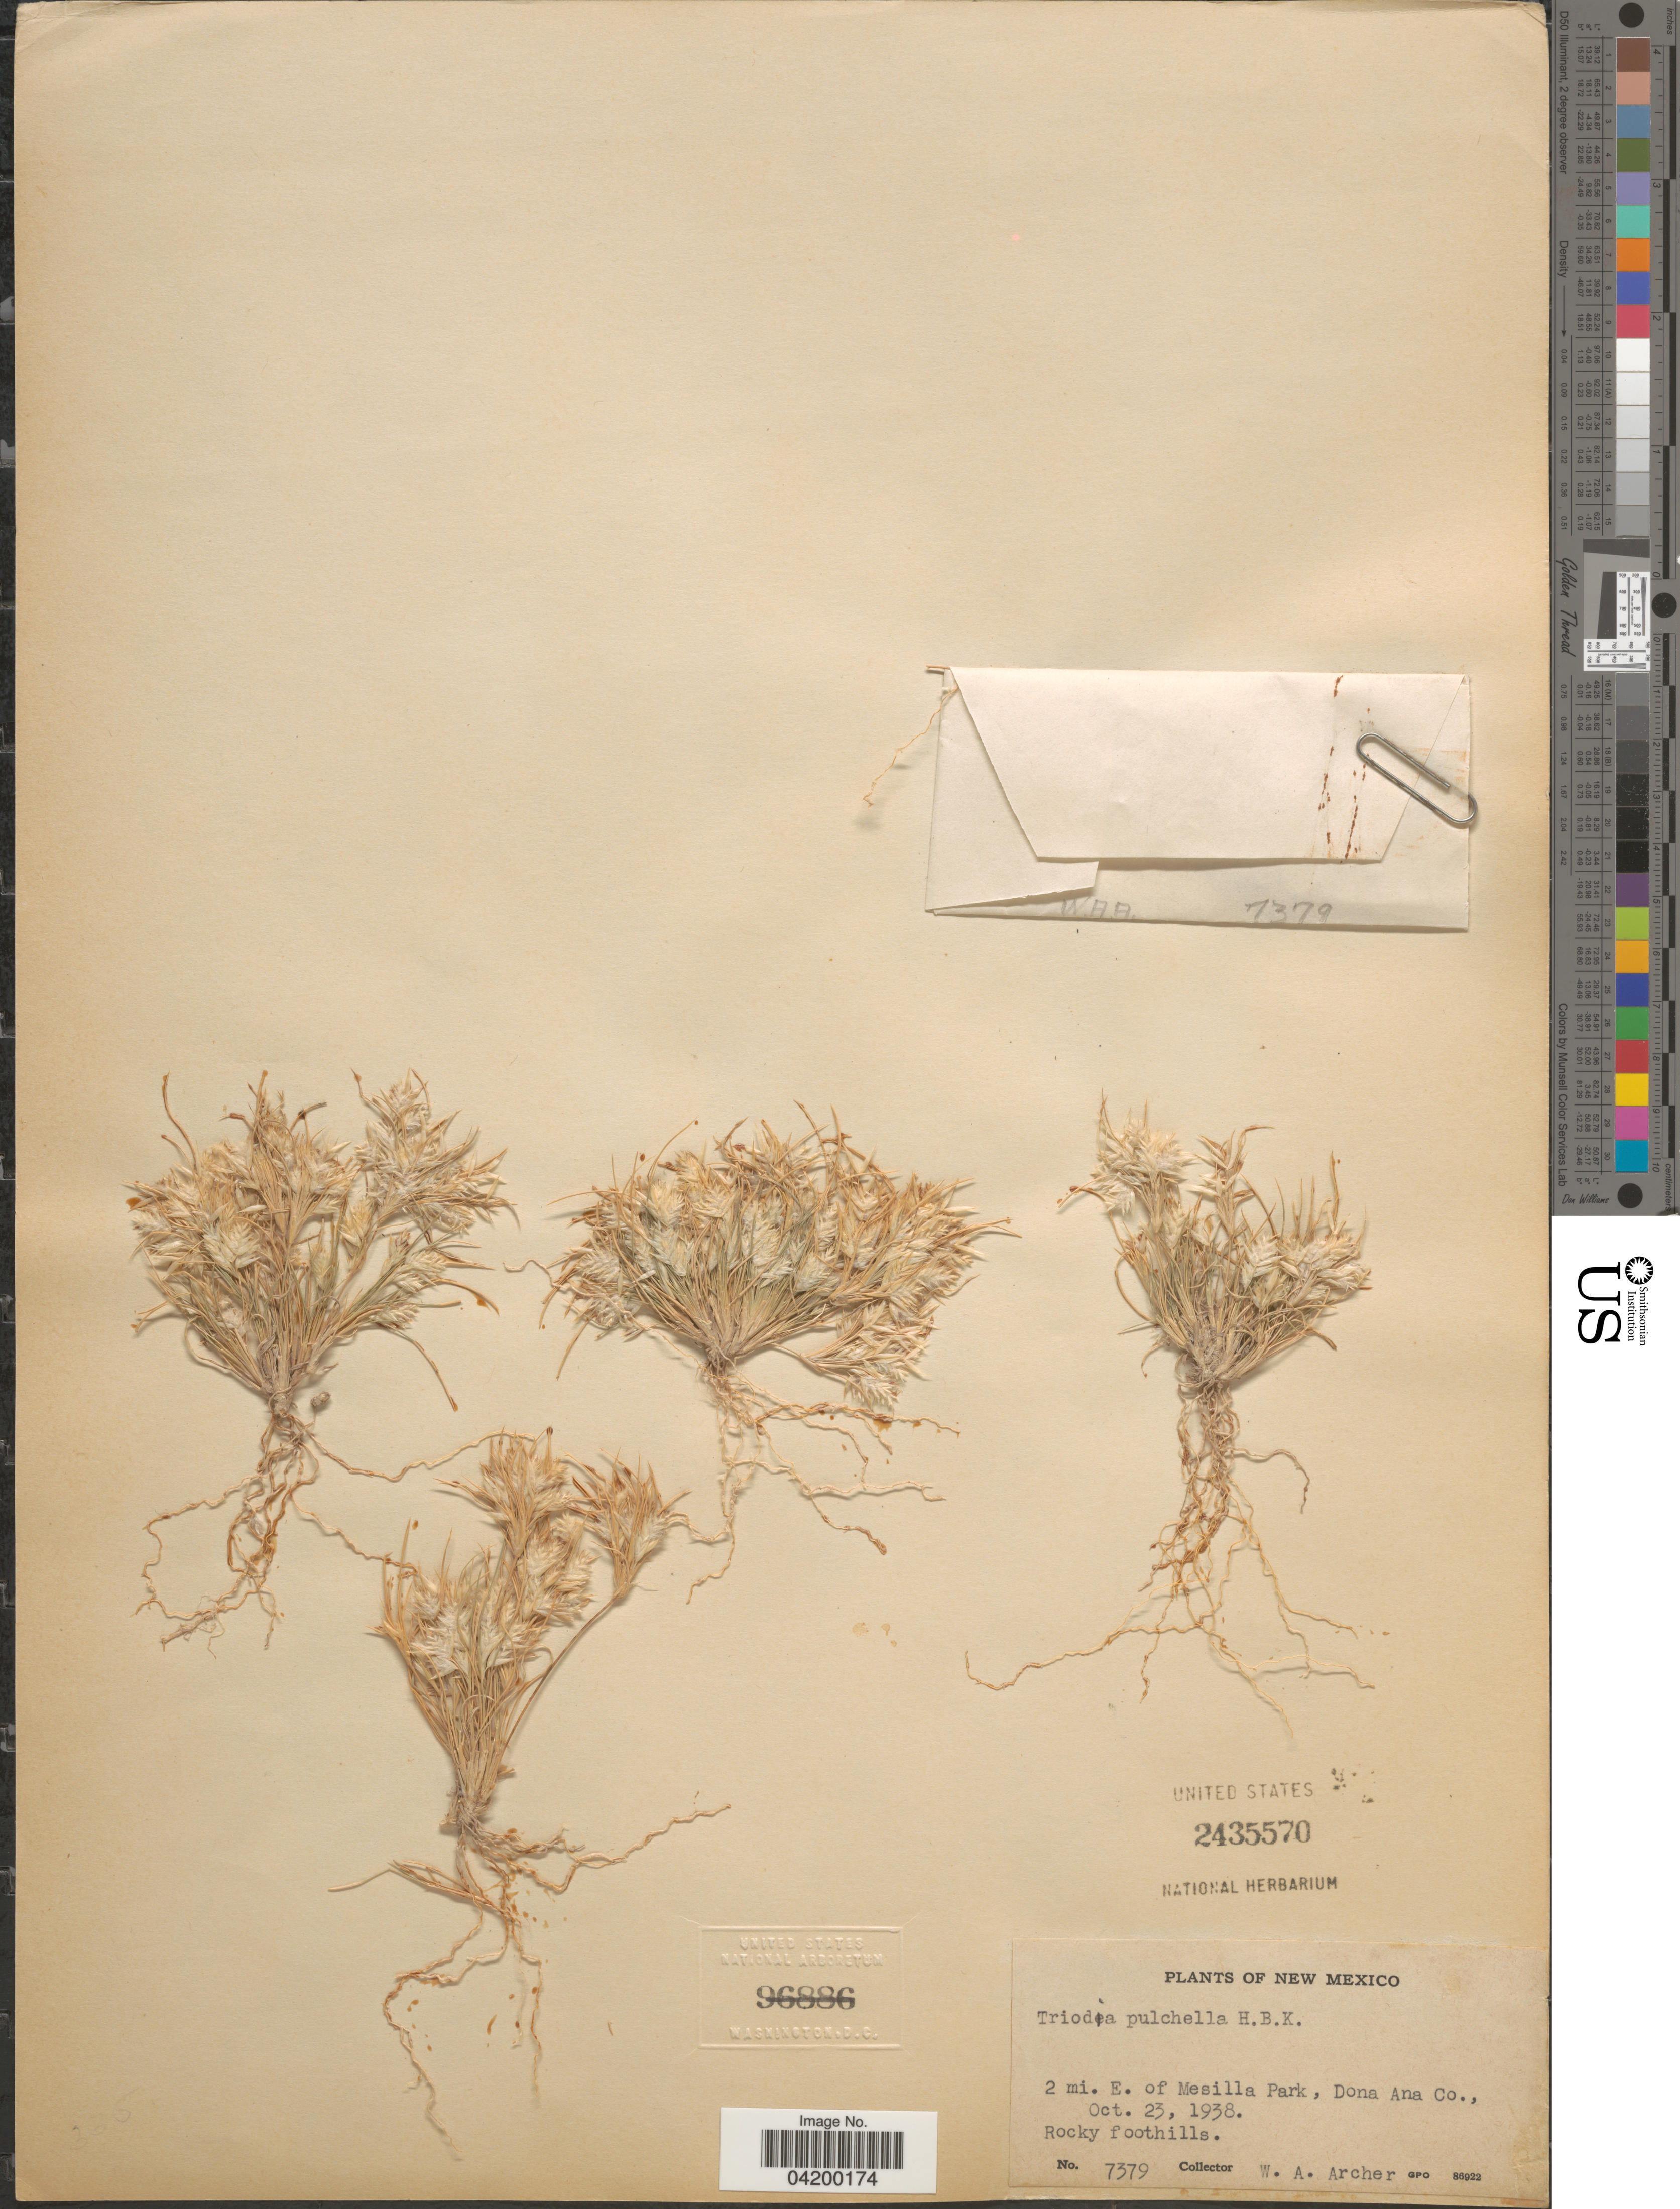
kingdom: Plantae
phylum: Tracheophyta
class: Liliopsida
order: Poales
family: Poaceae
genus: Dasyochloa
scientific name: Dasyochloa pulchella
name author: (Kunth) Willd. ex Rydb.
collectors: W. Archer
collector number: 7379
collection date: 1938-10-23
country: United States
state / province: New Mexico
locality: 2 mi. E. of Mesilla Park, Dona Ana Co.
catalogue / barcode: US 2435570